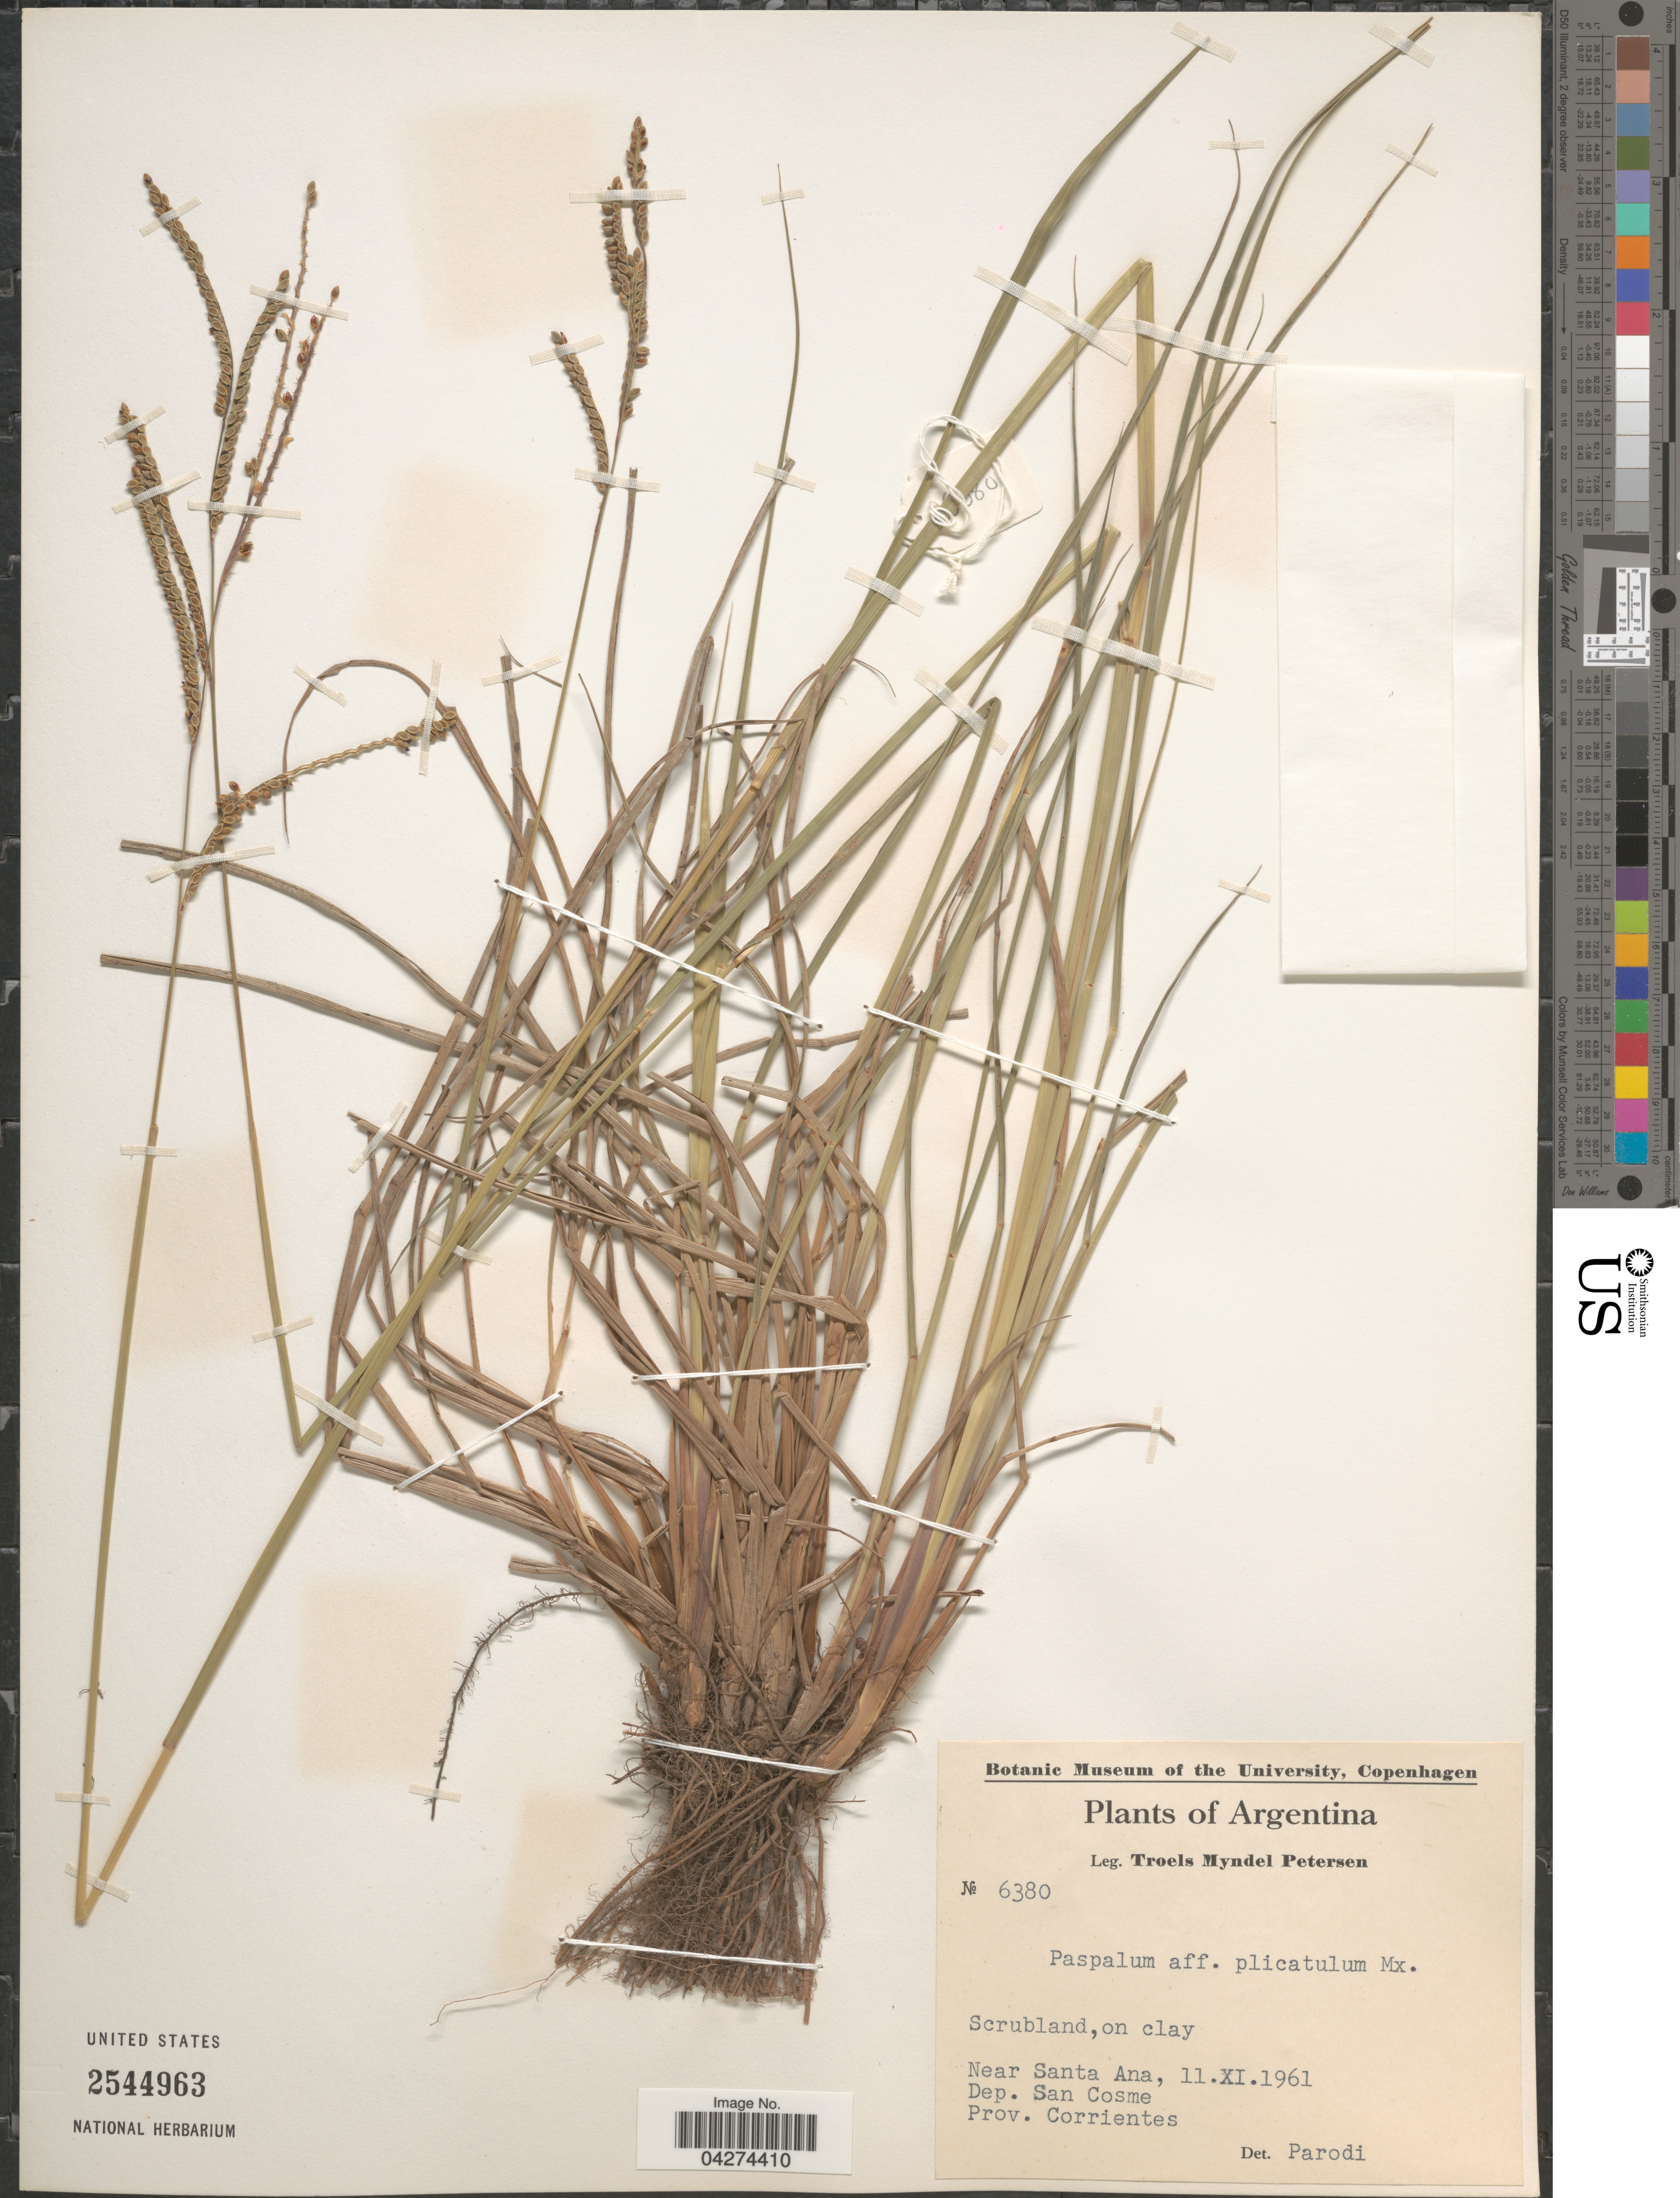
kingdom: Plantae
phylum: Tracheophyta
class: Liliopsida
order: Poales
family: Poaceae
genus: Paspalum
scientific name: Paspalum plicatulum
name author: Michx.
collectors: T. M. Petersen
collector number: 6380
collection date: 1961-11-11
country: Argentina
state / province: Corrientes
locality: Near Santa Ana. Dep. San Cosme.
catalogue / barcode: US 2544963